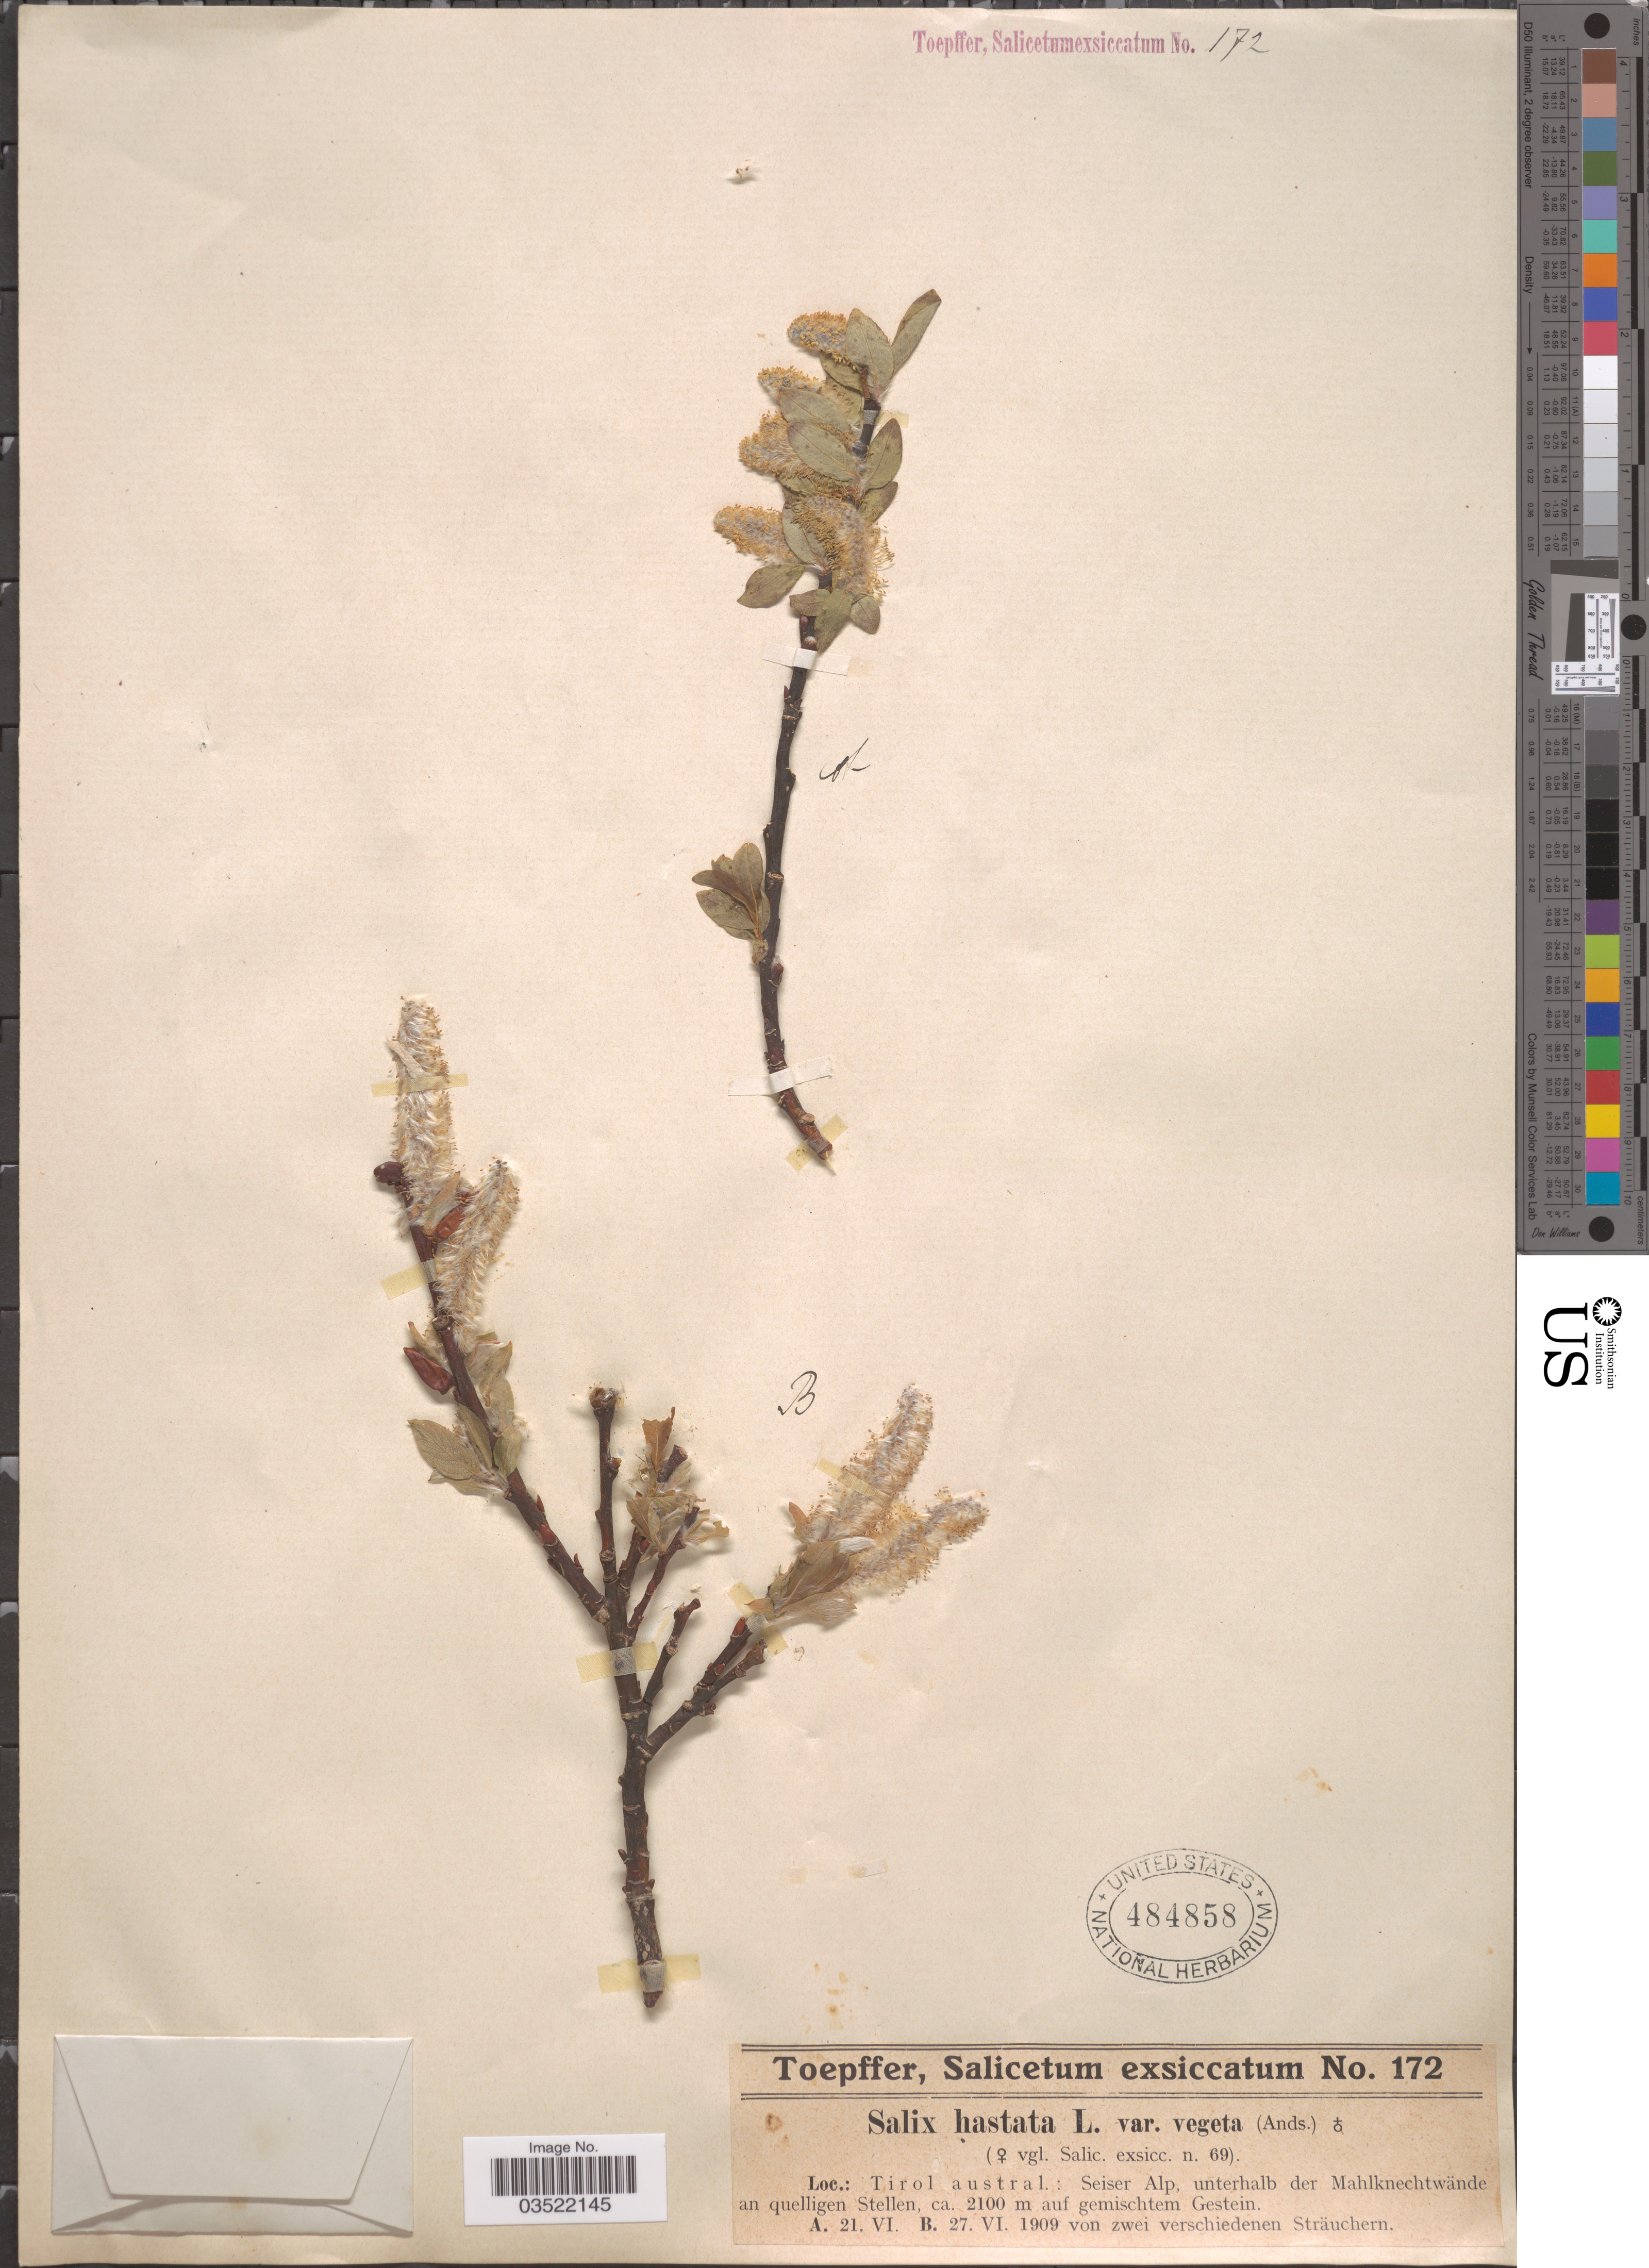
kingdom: Plantae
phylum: Tracheophyta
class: Magnoliopsida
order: Malpighiales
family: Salicaceae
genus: Salix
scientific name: Salix hastata var. vegeta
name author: Andersson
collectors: A. Toepffer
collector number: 172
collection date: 1909-06-21/1909-06-27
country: Austria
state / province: Styria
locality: Tirol. austral.: Seiser Alp unterhalb der Mahlknechtwände an quelligen Stellen.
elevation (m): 2100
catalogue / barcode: US 484858